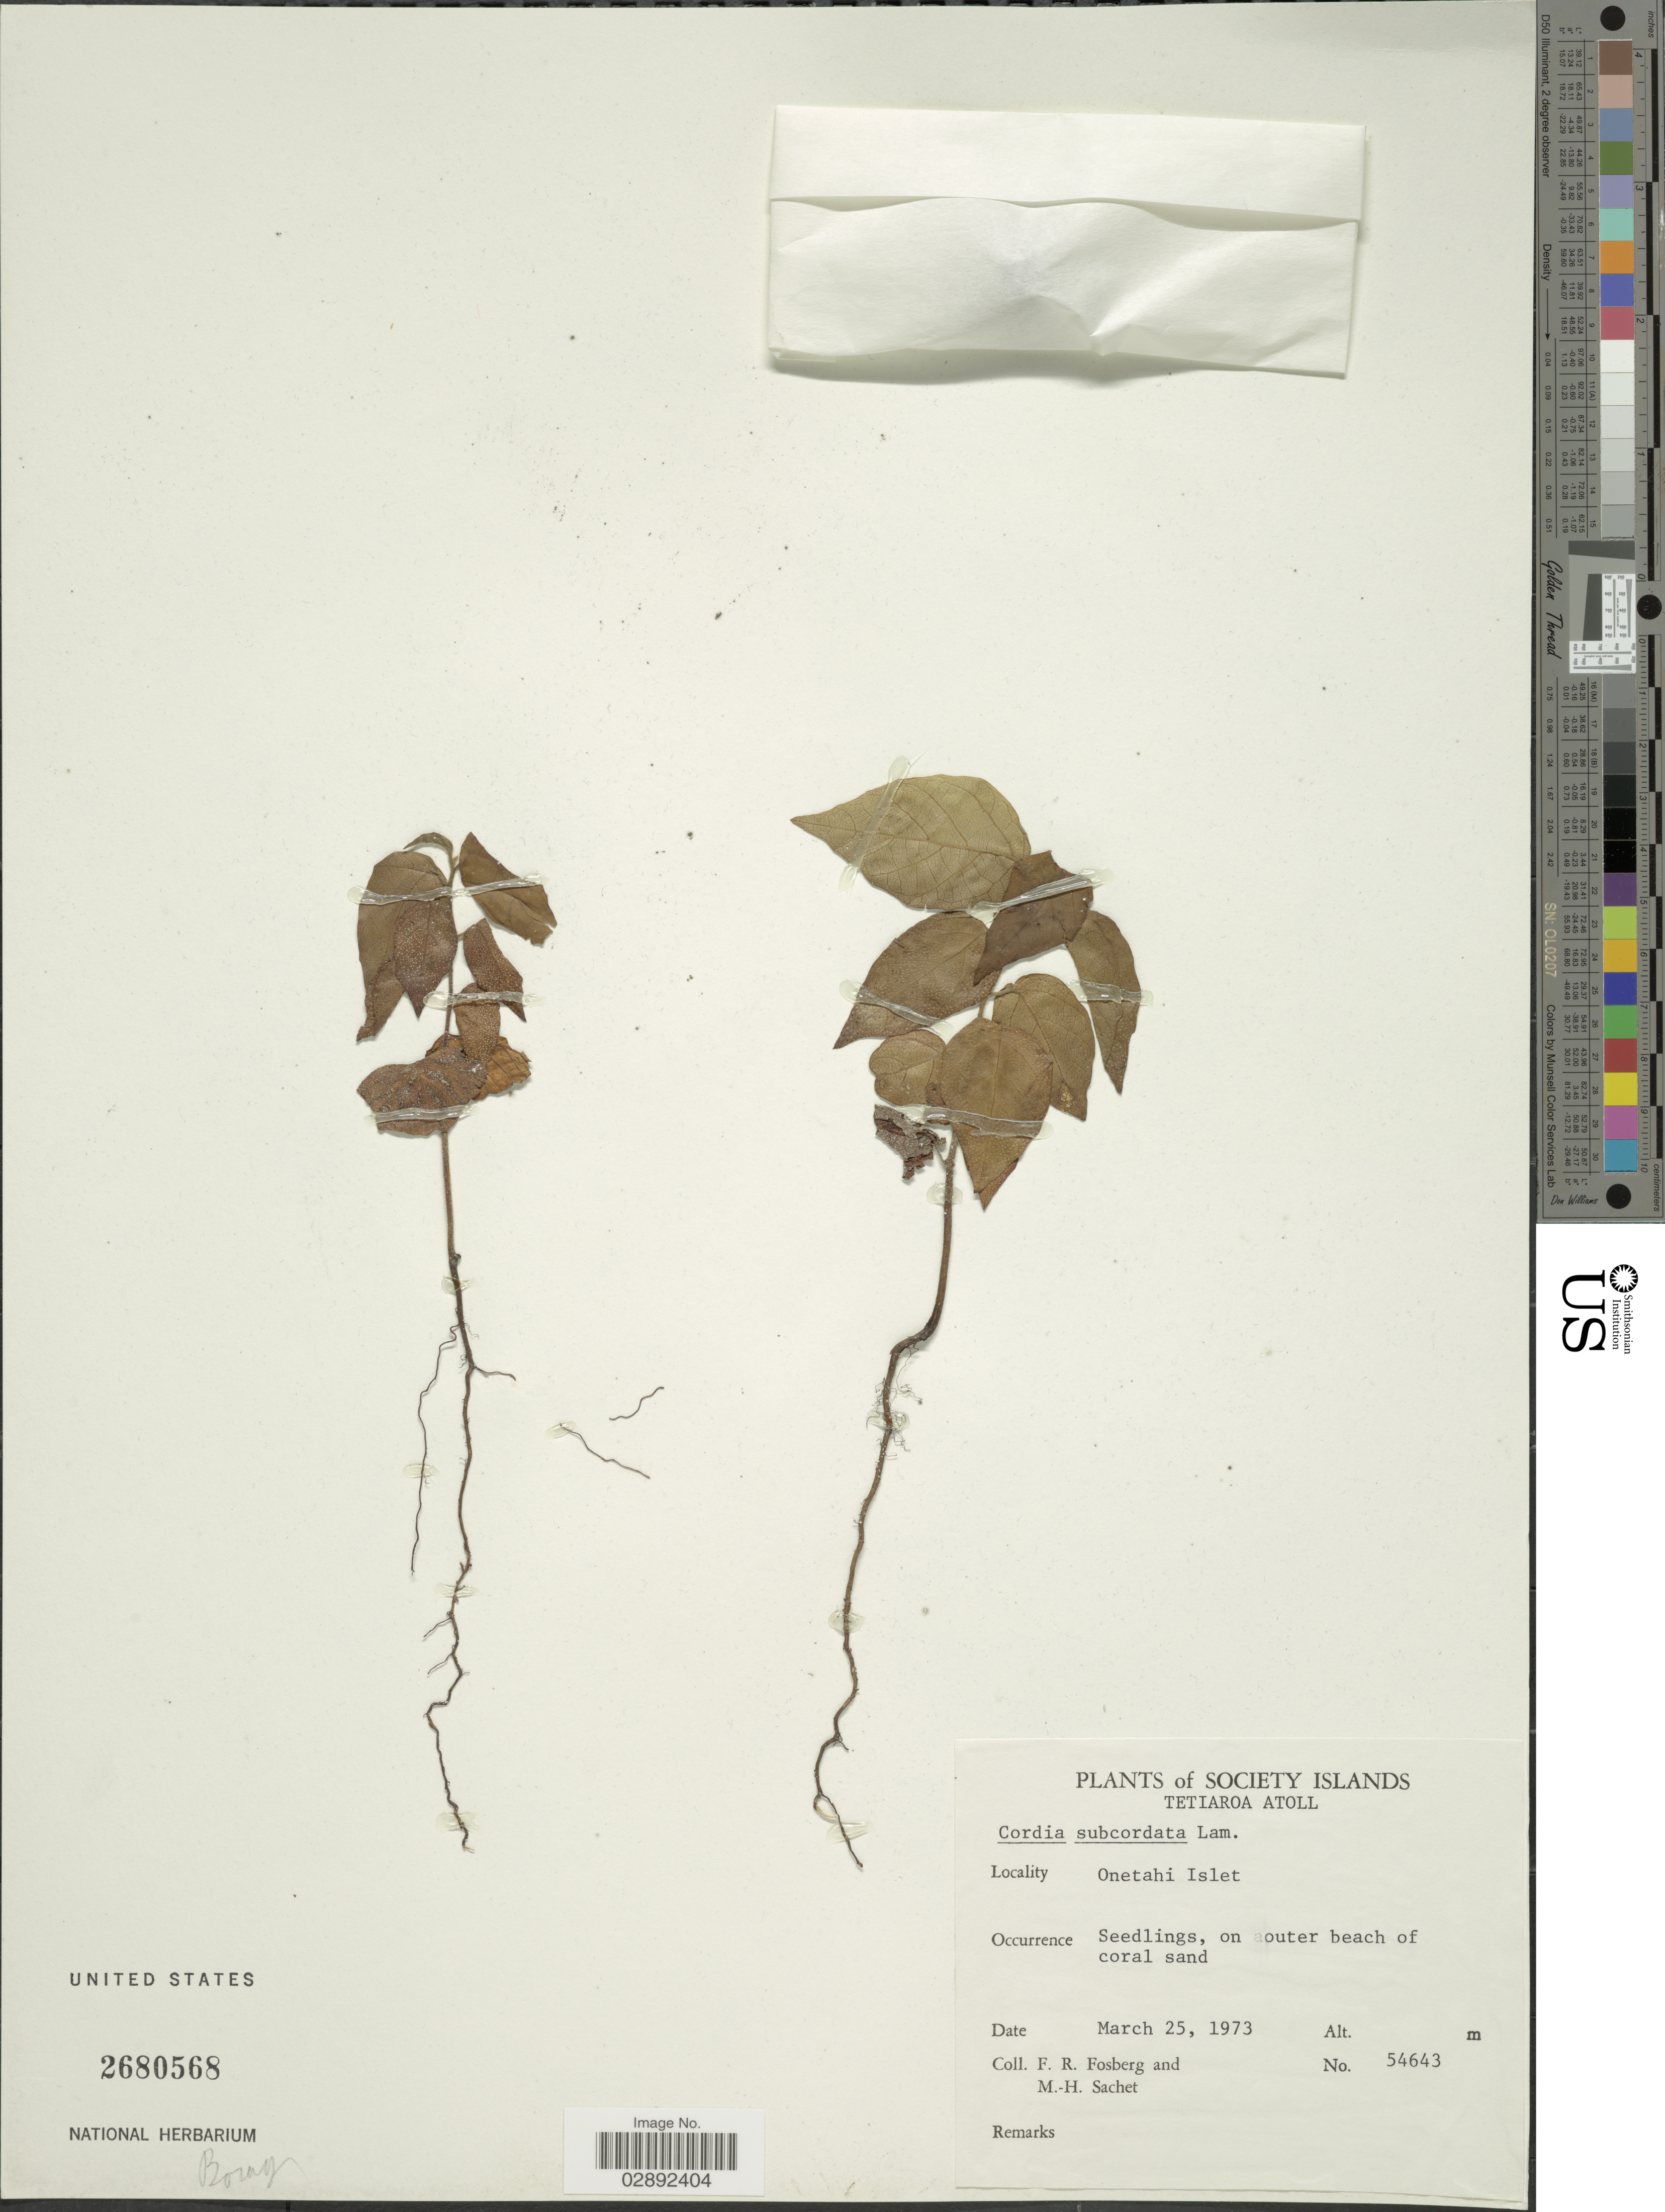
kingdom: Plantae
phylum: Tracheophyta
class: Magnoliopsida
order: Boraginales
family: Cordiaceae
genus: Cordia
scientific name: Cordia subcordata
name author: Lam.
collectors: F. R. Fosberg & M.-H. Sachet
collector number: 54643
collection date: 1973-03-25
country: French Polynesia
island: Tetiaroa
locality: Society Islands. Tetiaroa Atoll. Onetahi Islet.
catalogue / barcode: US 2680568